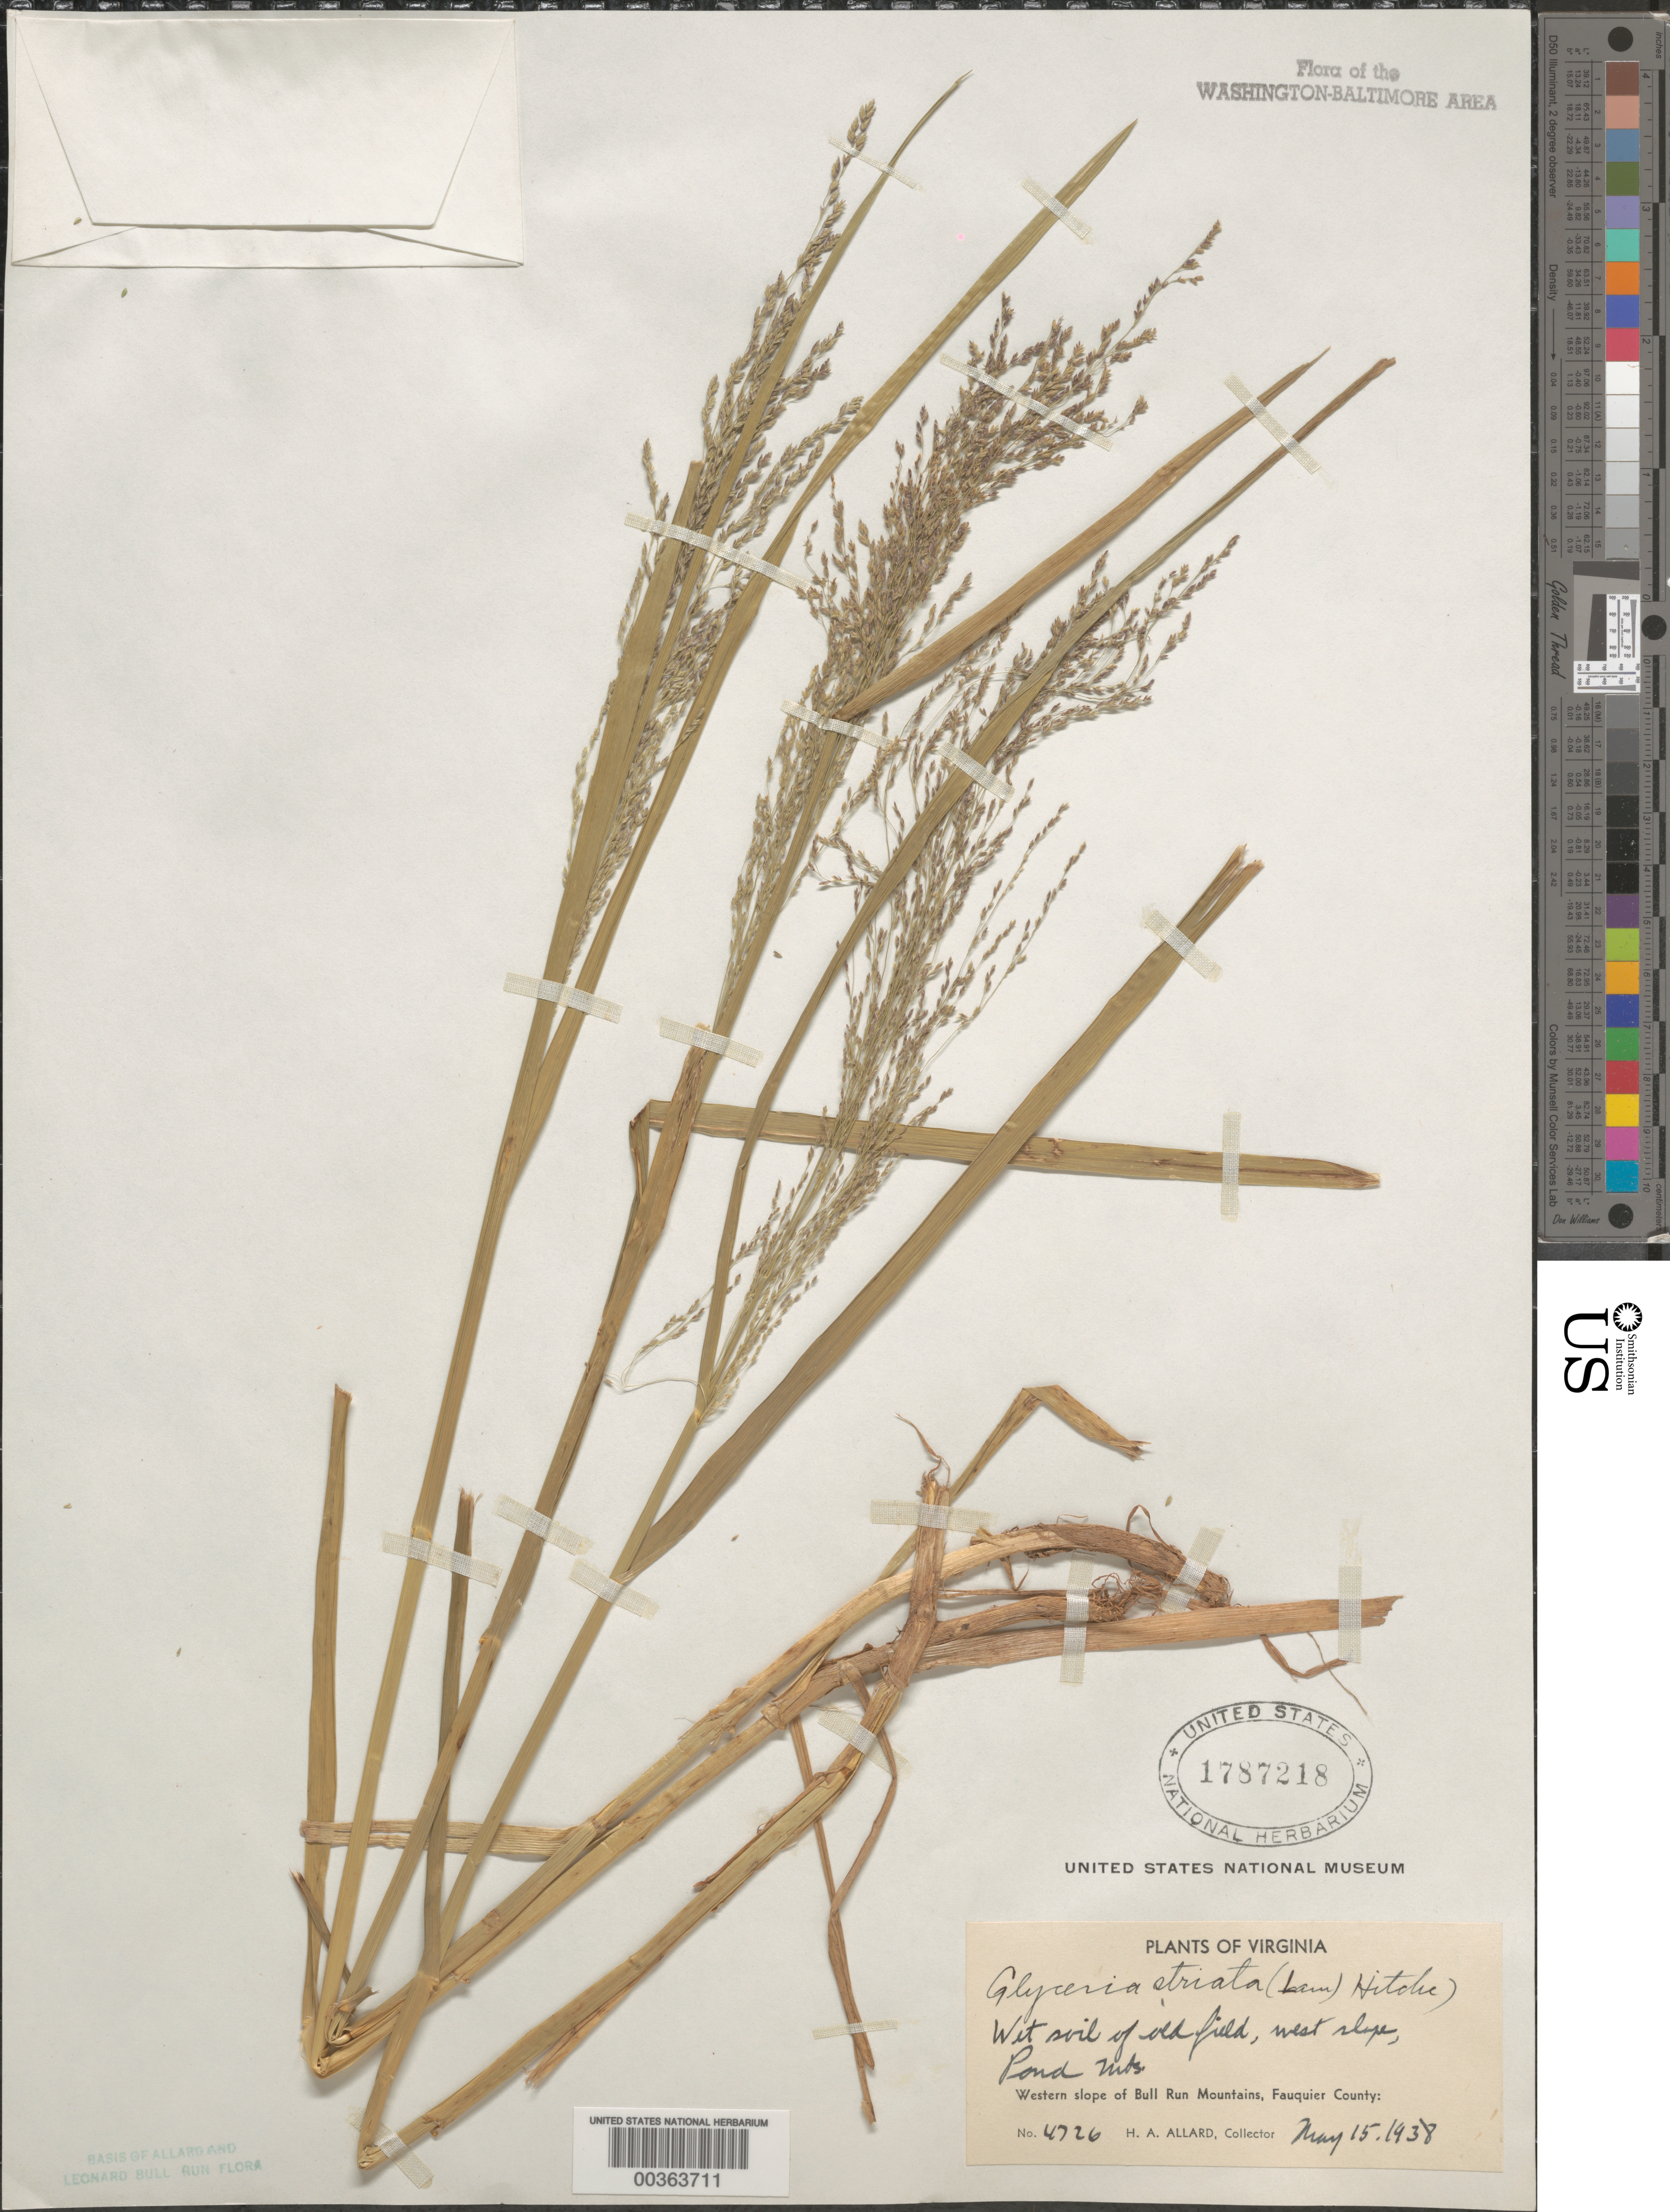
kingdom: Plantae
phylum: Tracheophyta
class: Liliopsida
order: Poales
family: Poaceae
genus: Glyceria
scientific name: Glyceria striata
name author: (Lam.) Hitchc.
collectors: H. A. Allard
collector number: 4726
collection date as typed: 15 May 1938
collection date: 1938-05-15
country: United States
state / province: Virginia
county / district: Fauquier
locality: Pond Mountains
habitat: Wet soil of old field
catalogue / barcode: US 1787218